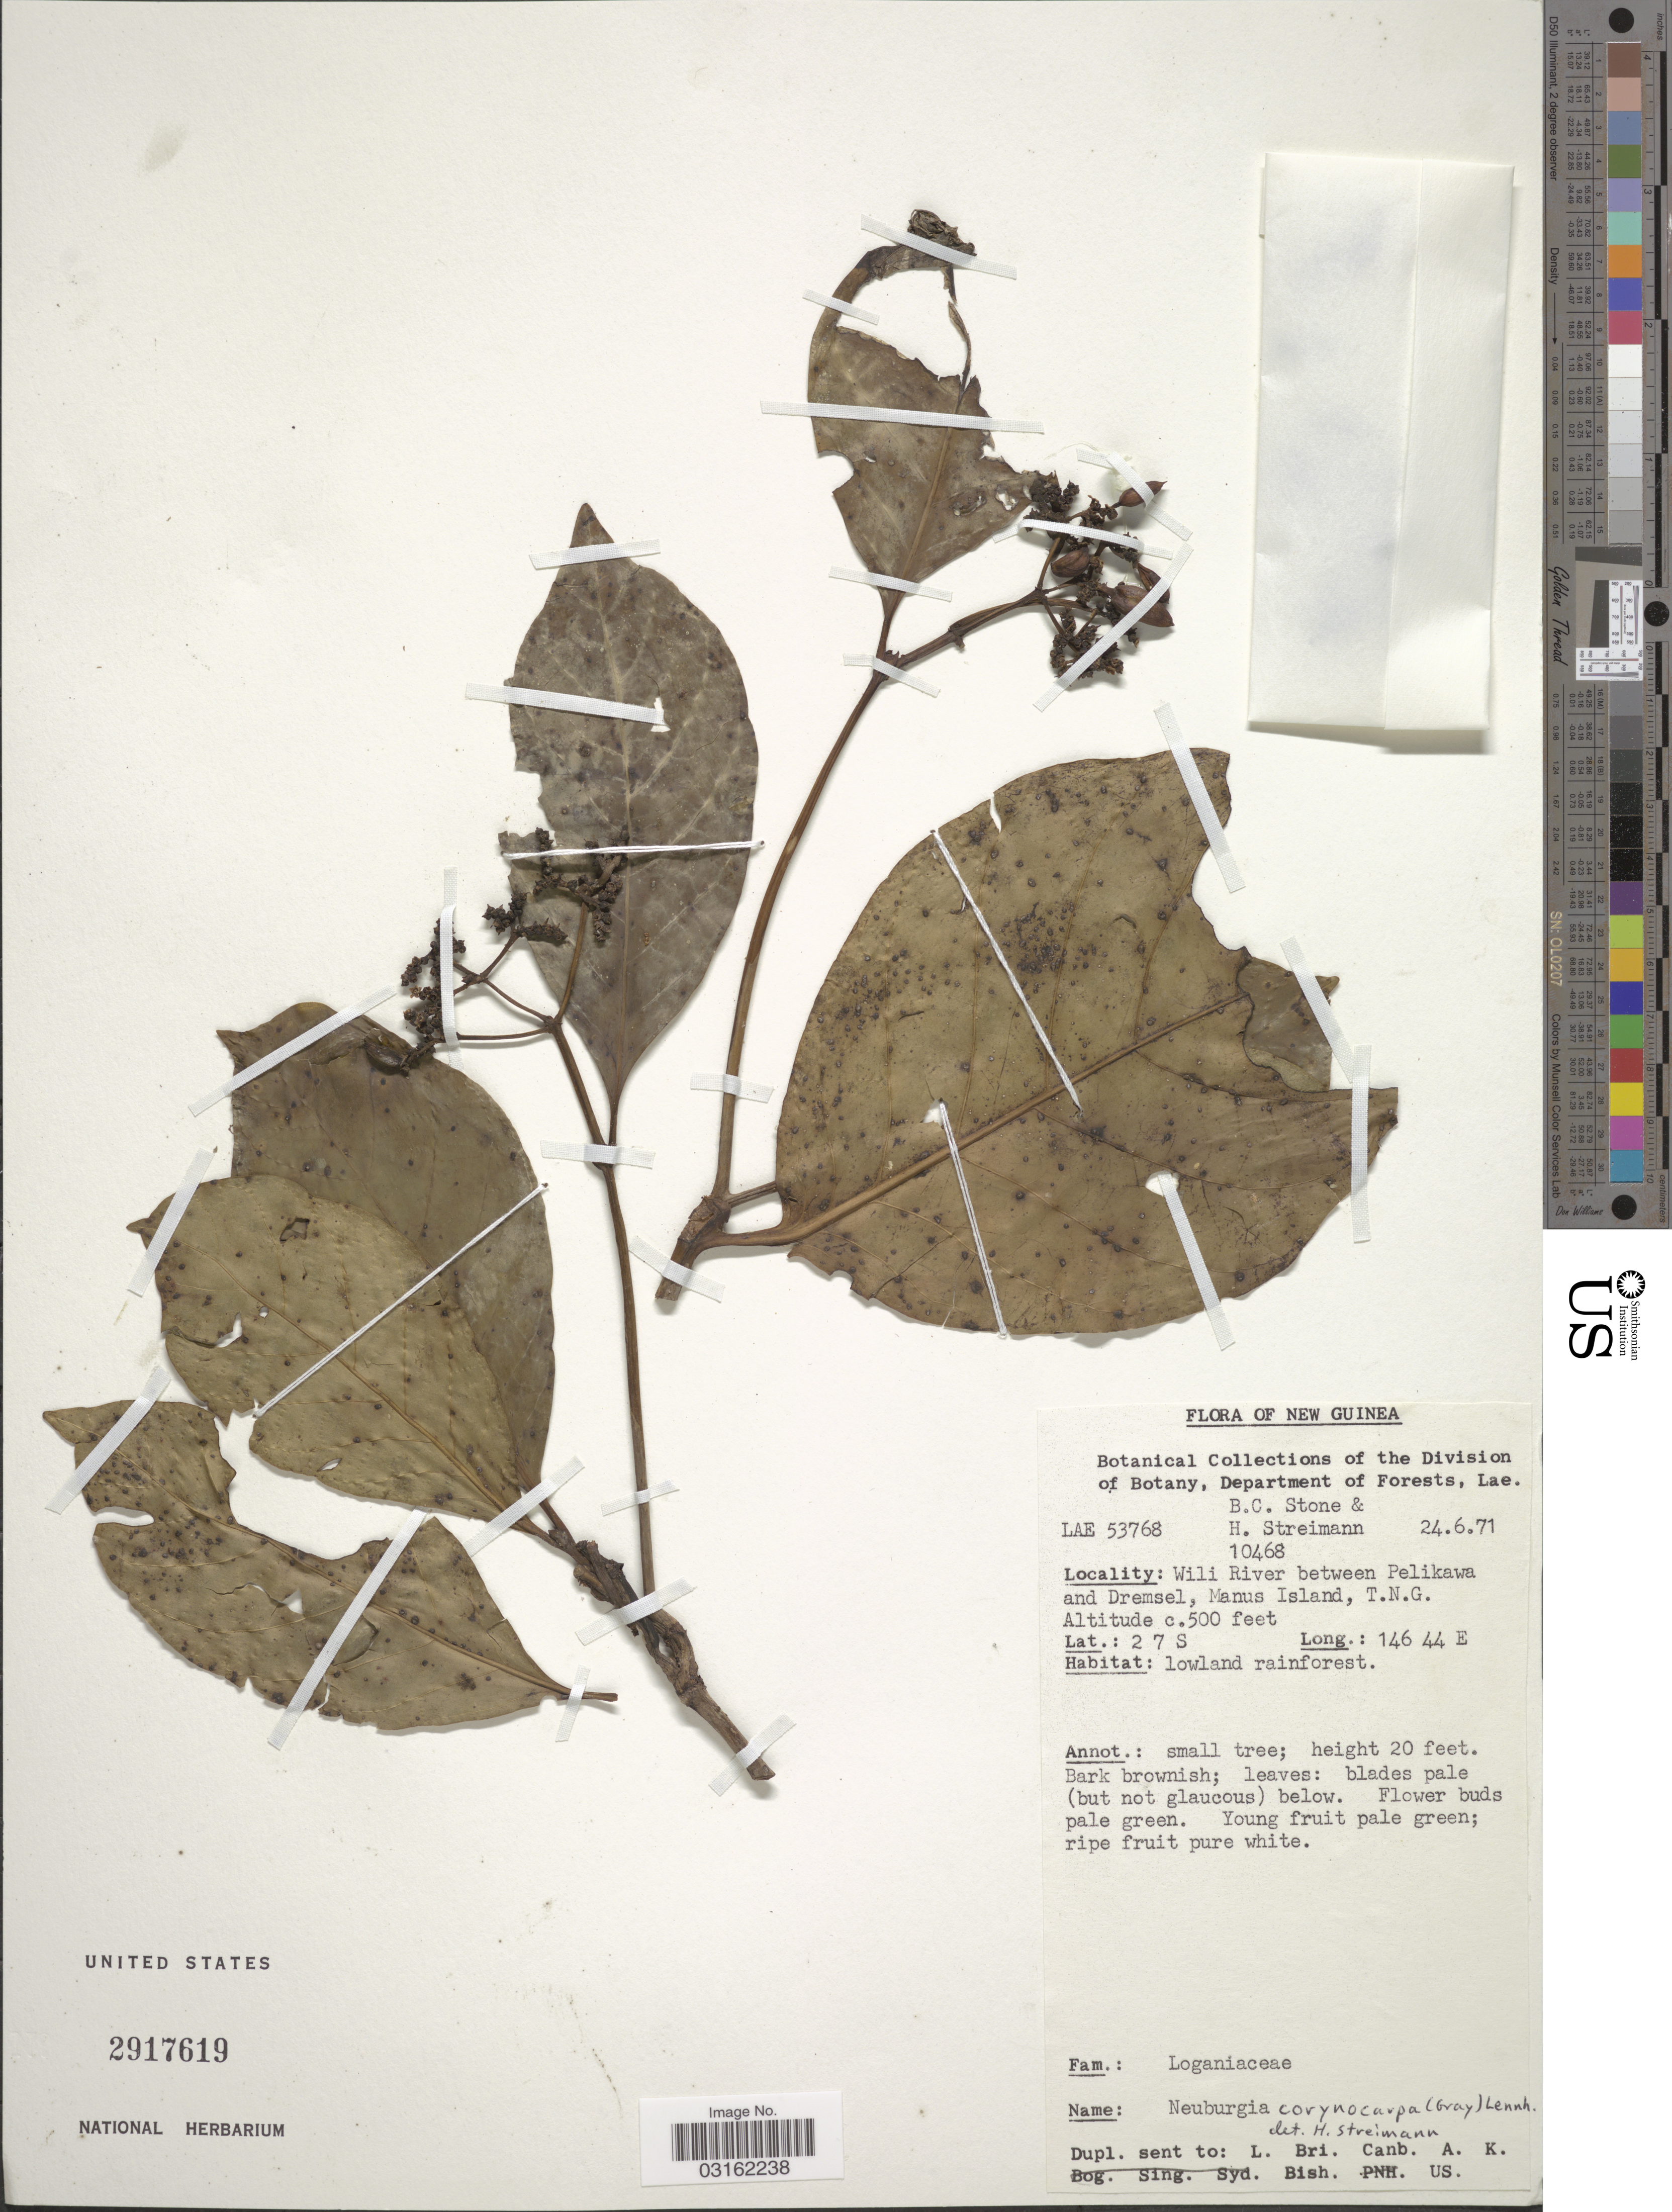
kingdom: Plantae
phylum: Tracheophyta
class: Magnoliopsida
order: Gentianales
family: Loganiaceae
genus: Neuburgia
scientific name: Neuburgia corynocarpa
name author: (A. Gray) Leenh.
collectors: B. C. Stone & H. Streimann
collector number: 10468/ LAE53768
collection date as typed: Transcribed d/m/y: 24/6/71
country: Papua New Guinea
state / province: Manus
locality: New Guinea, Wili River between Pelikawa and Dremsel, Manus Island, T.N.G.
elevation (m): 152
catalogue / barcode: US 2917619